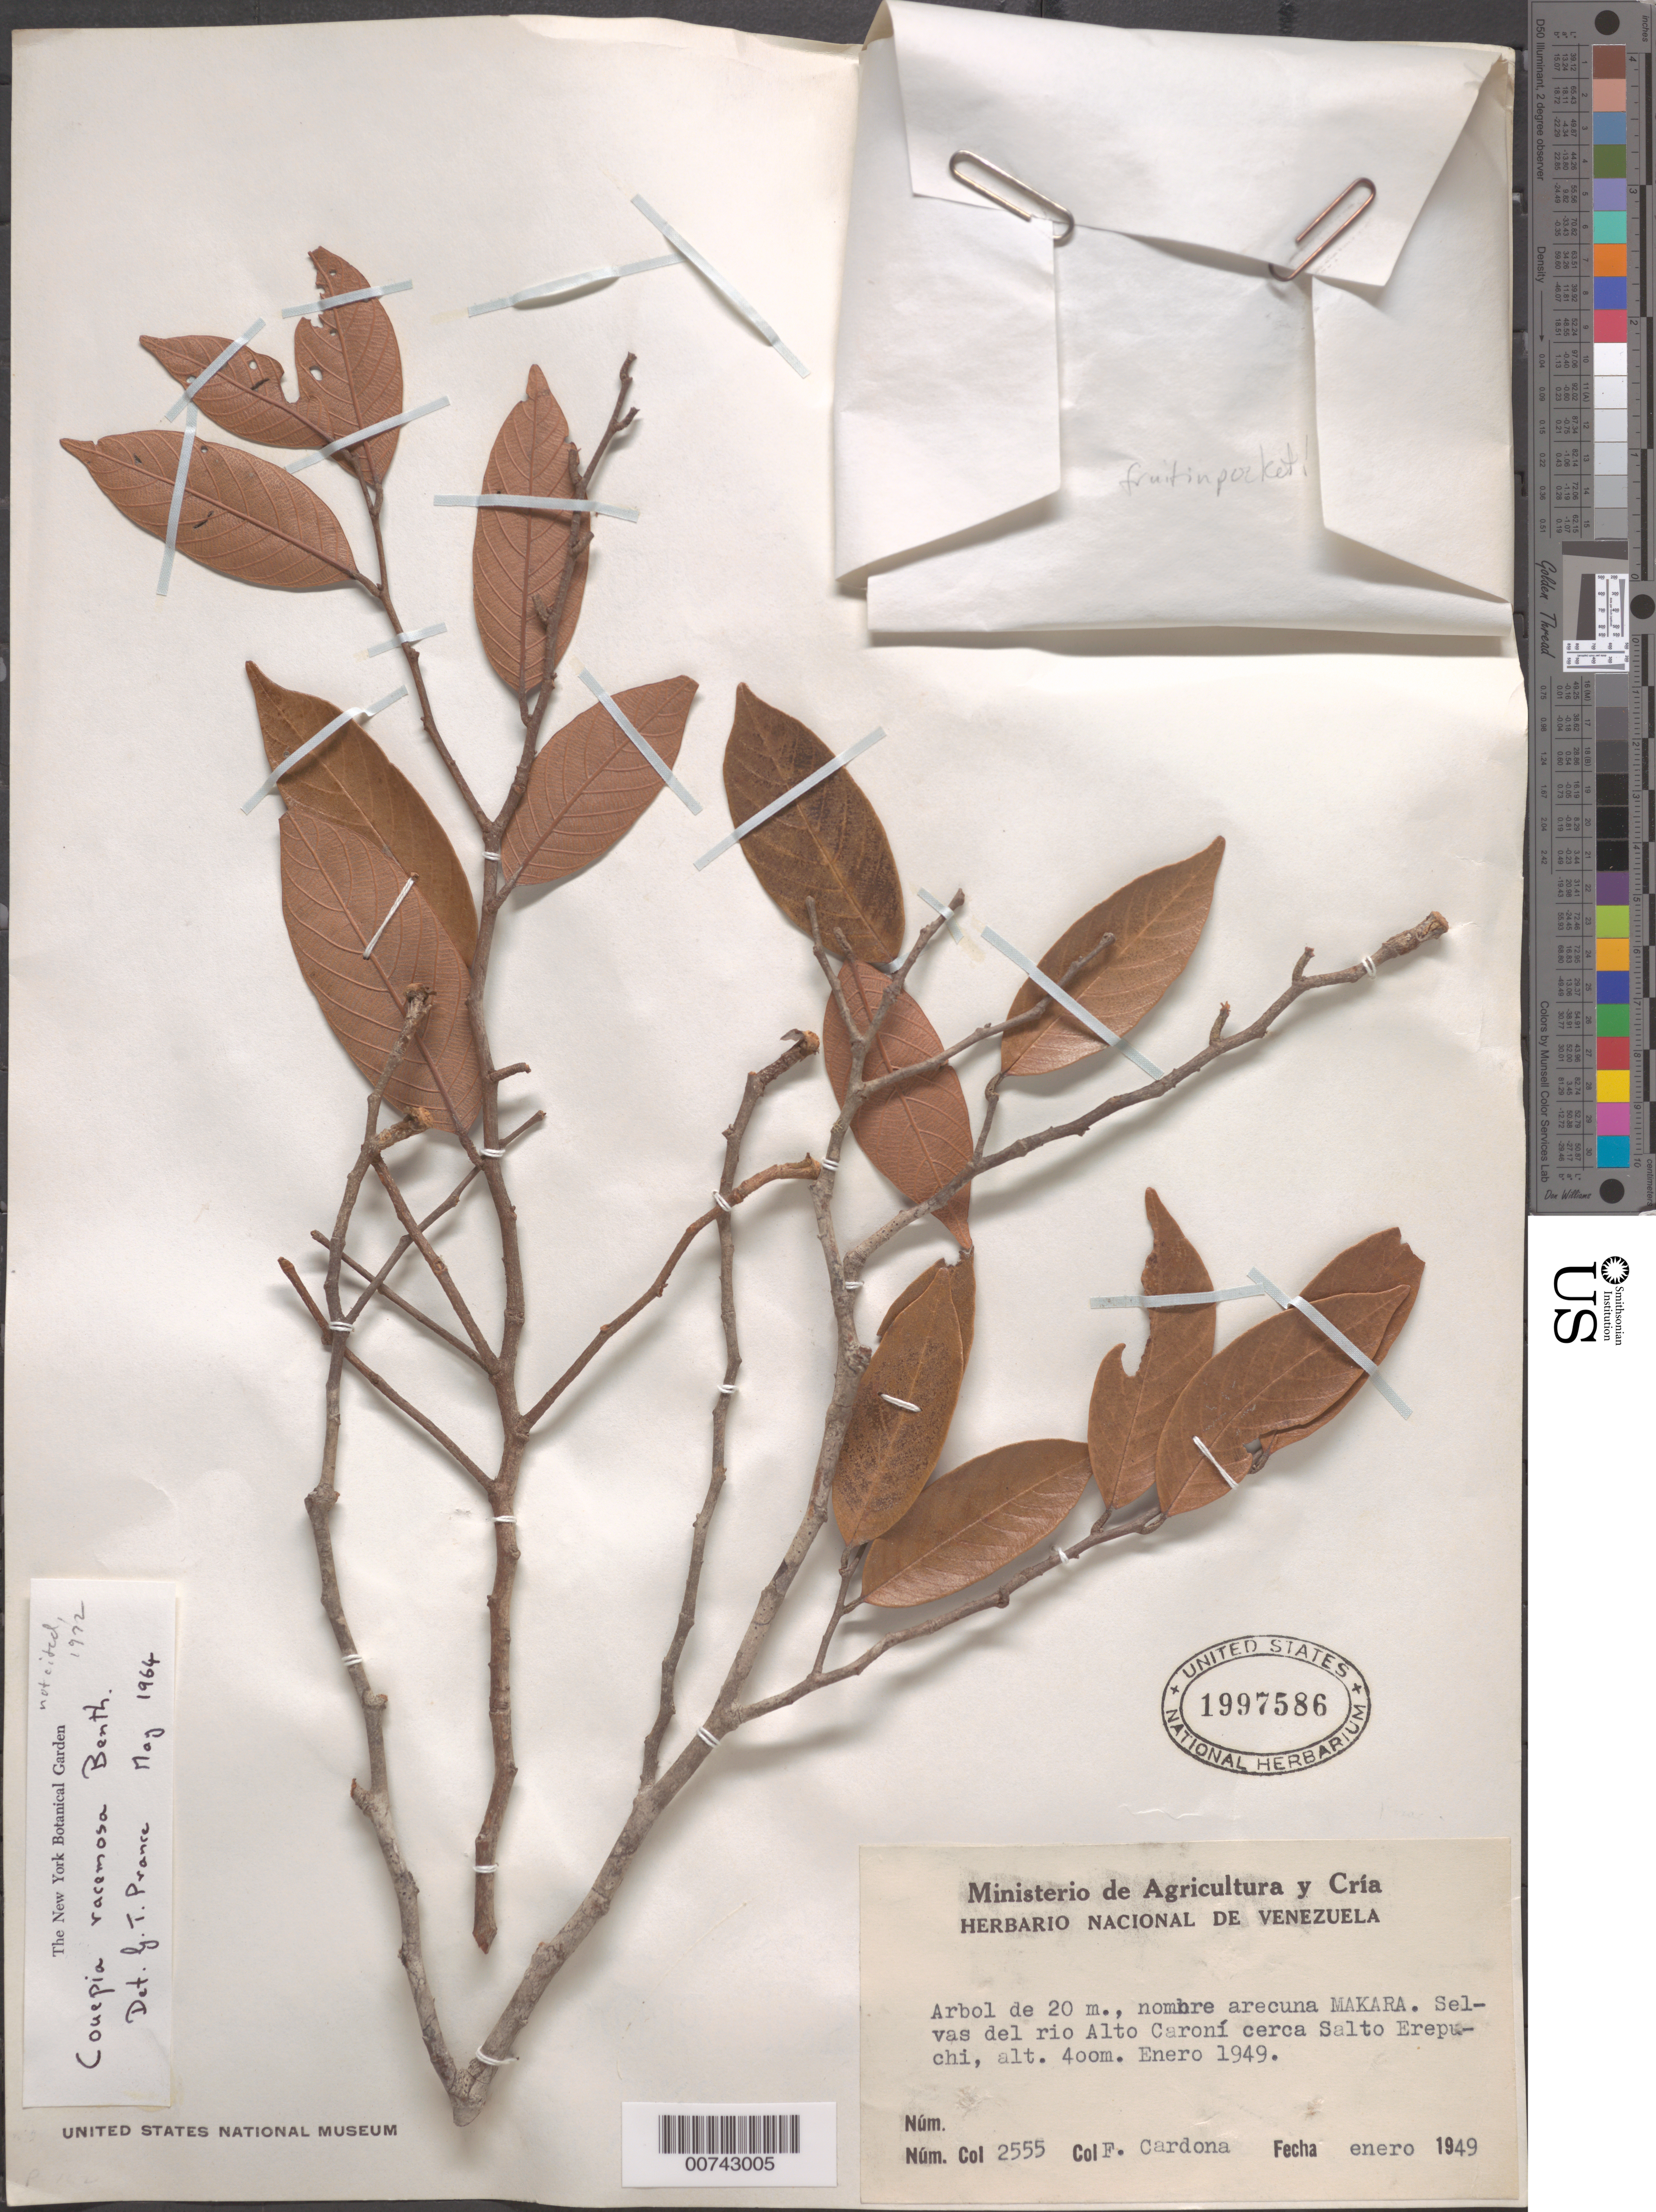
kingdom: Plantae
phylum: Tracheophyta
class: Magnoliopsida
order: Malpighiales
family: Chrysobalanaceae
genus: Gaulettia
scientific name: Gaulettia racemosa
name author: (Benth. ex Hook. f.) Sothers & Prance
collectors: F. Cardona Puig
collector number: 2555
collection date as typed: Jan-49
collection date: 1949-01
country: Venezuela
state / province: Bolívar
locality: Alto Río Caroní, cerca Salto Erepuchi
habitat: Selvas del rio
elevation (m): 400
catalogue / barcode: US 1997586